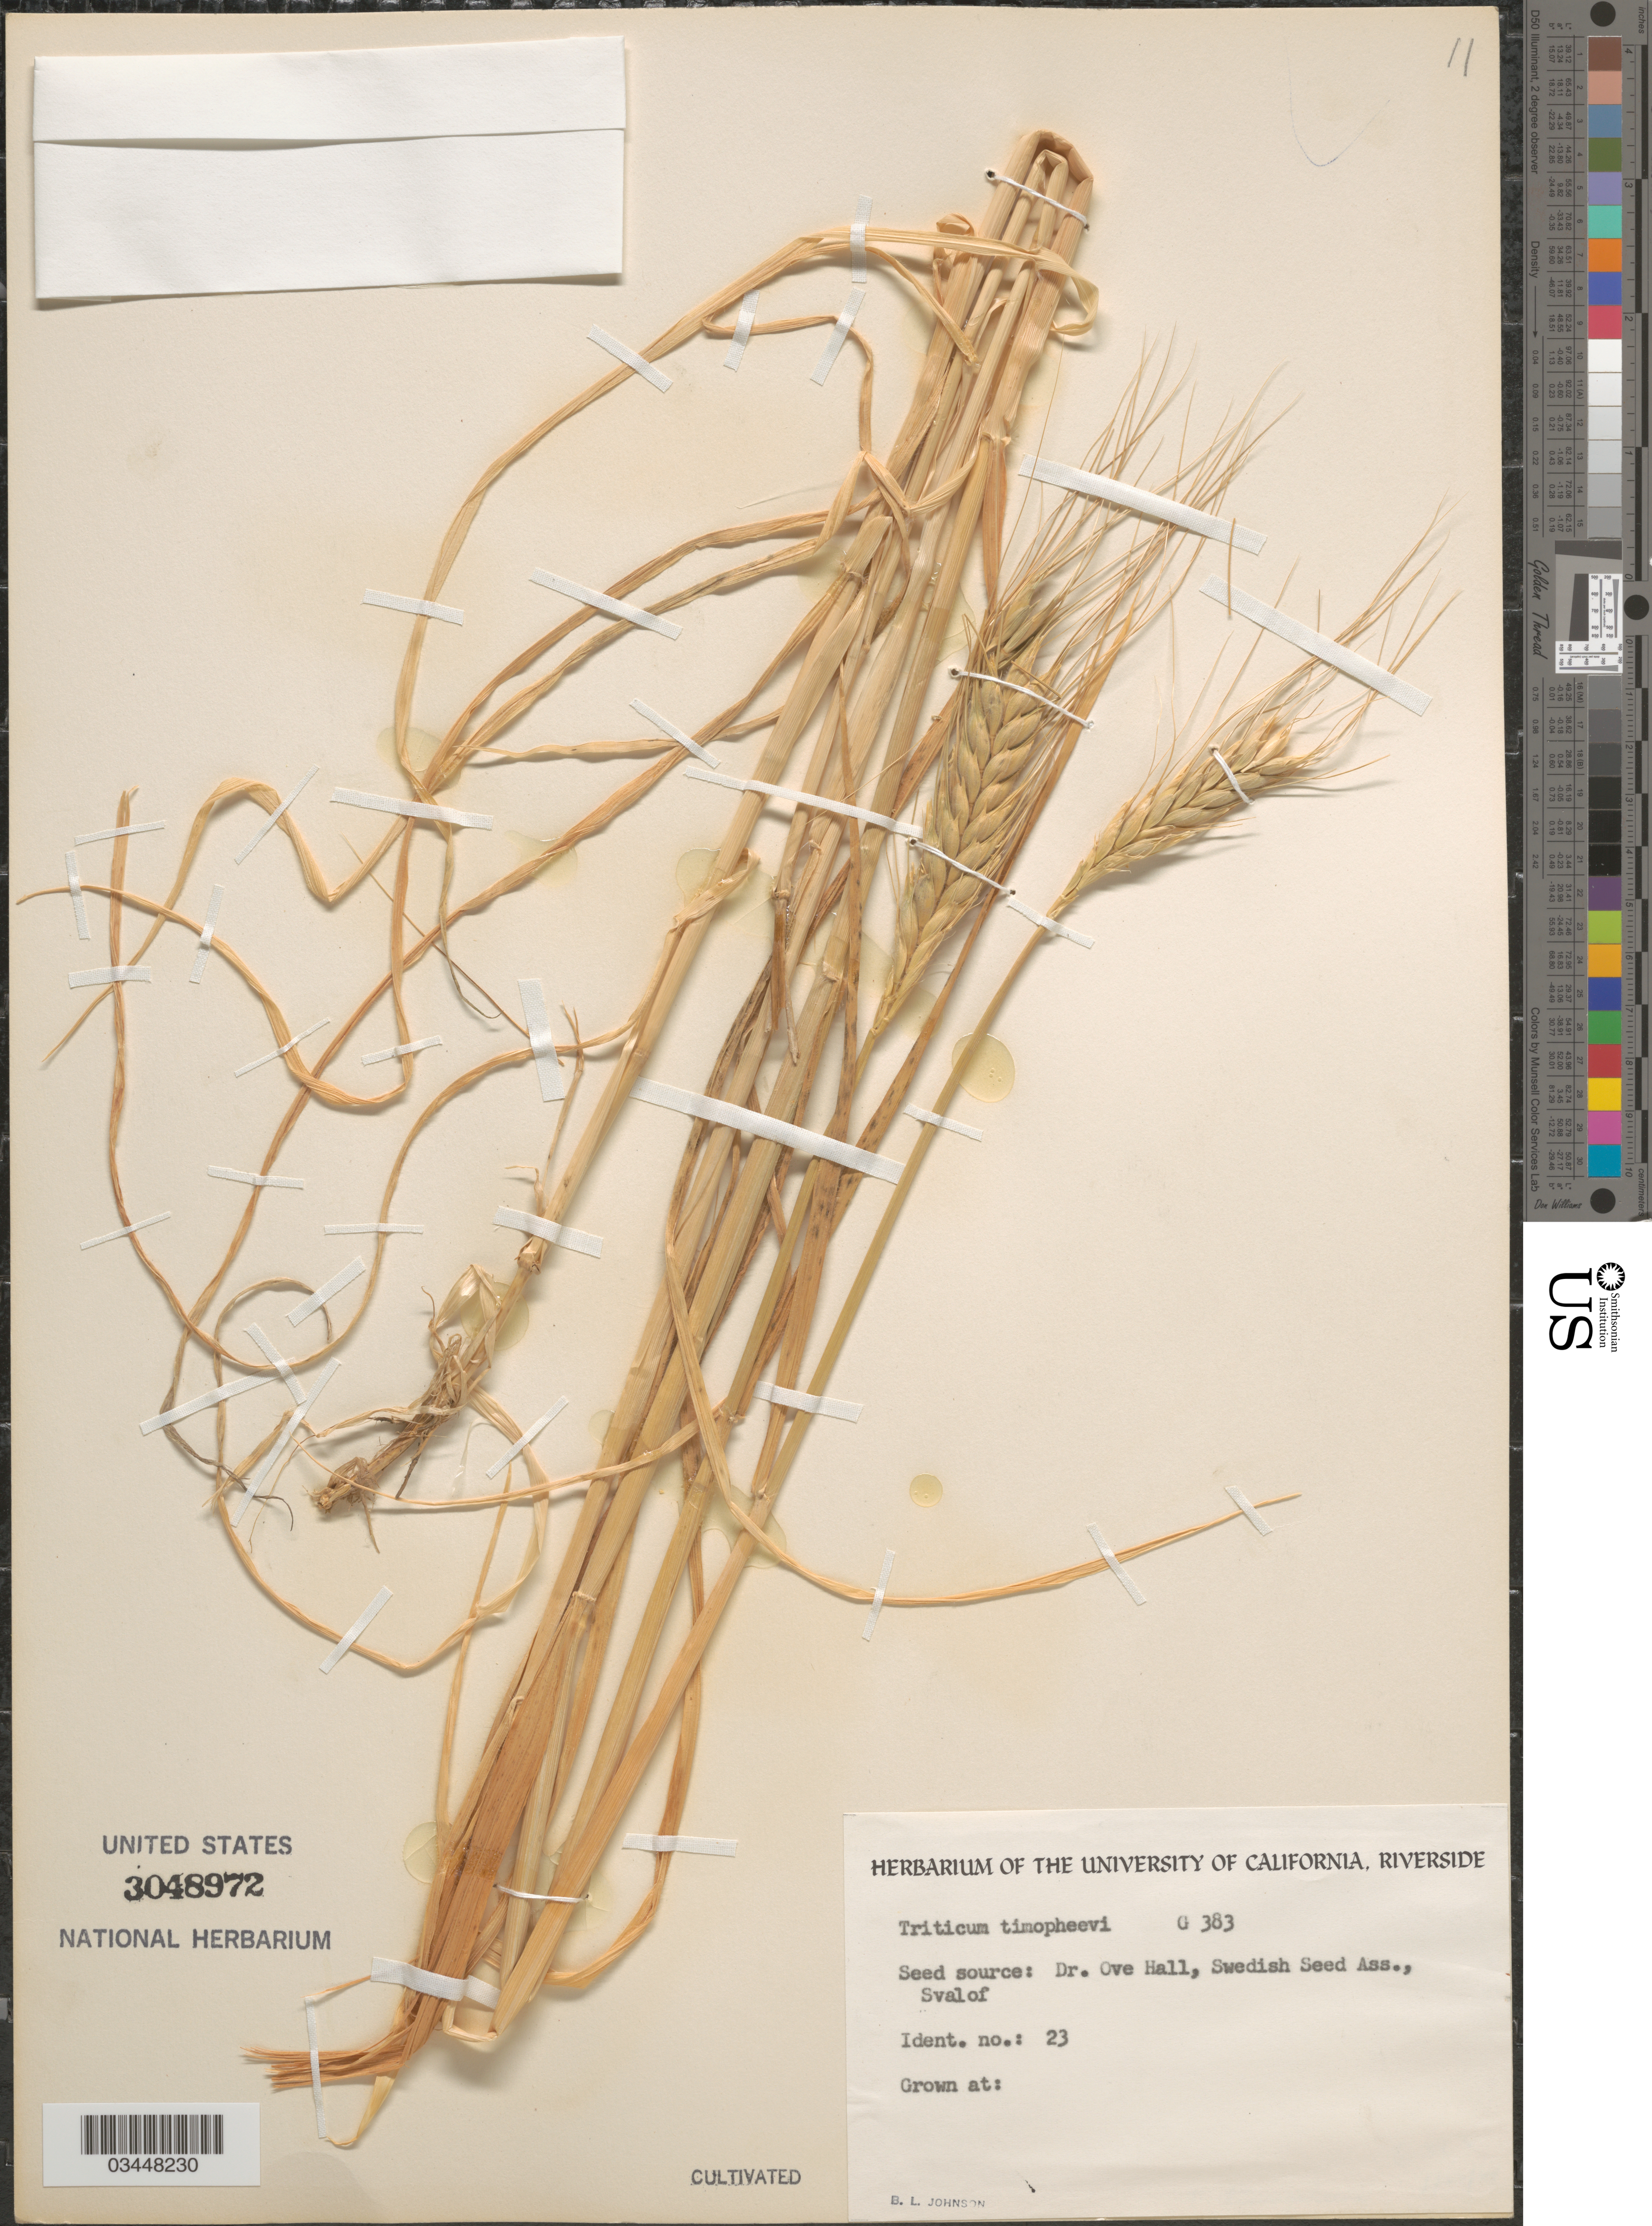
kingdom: Plantae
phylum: Tracheophyta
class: Liliopsida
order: Poales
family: Poaceae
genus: Triticum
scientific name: Triticum timopheevii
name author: (Zhuk.) Zhuk.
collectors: B. Johnson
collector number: G383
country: United States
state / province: California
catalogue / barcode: US 3048972